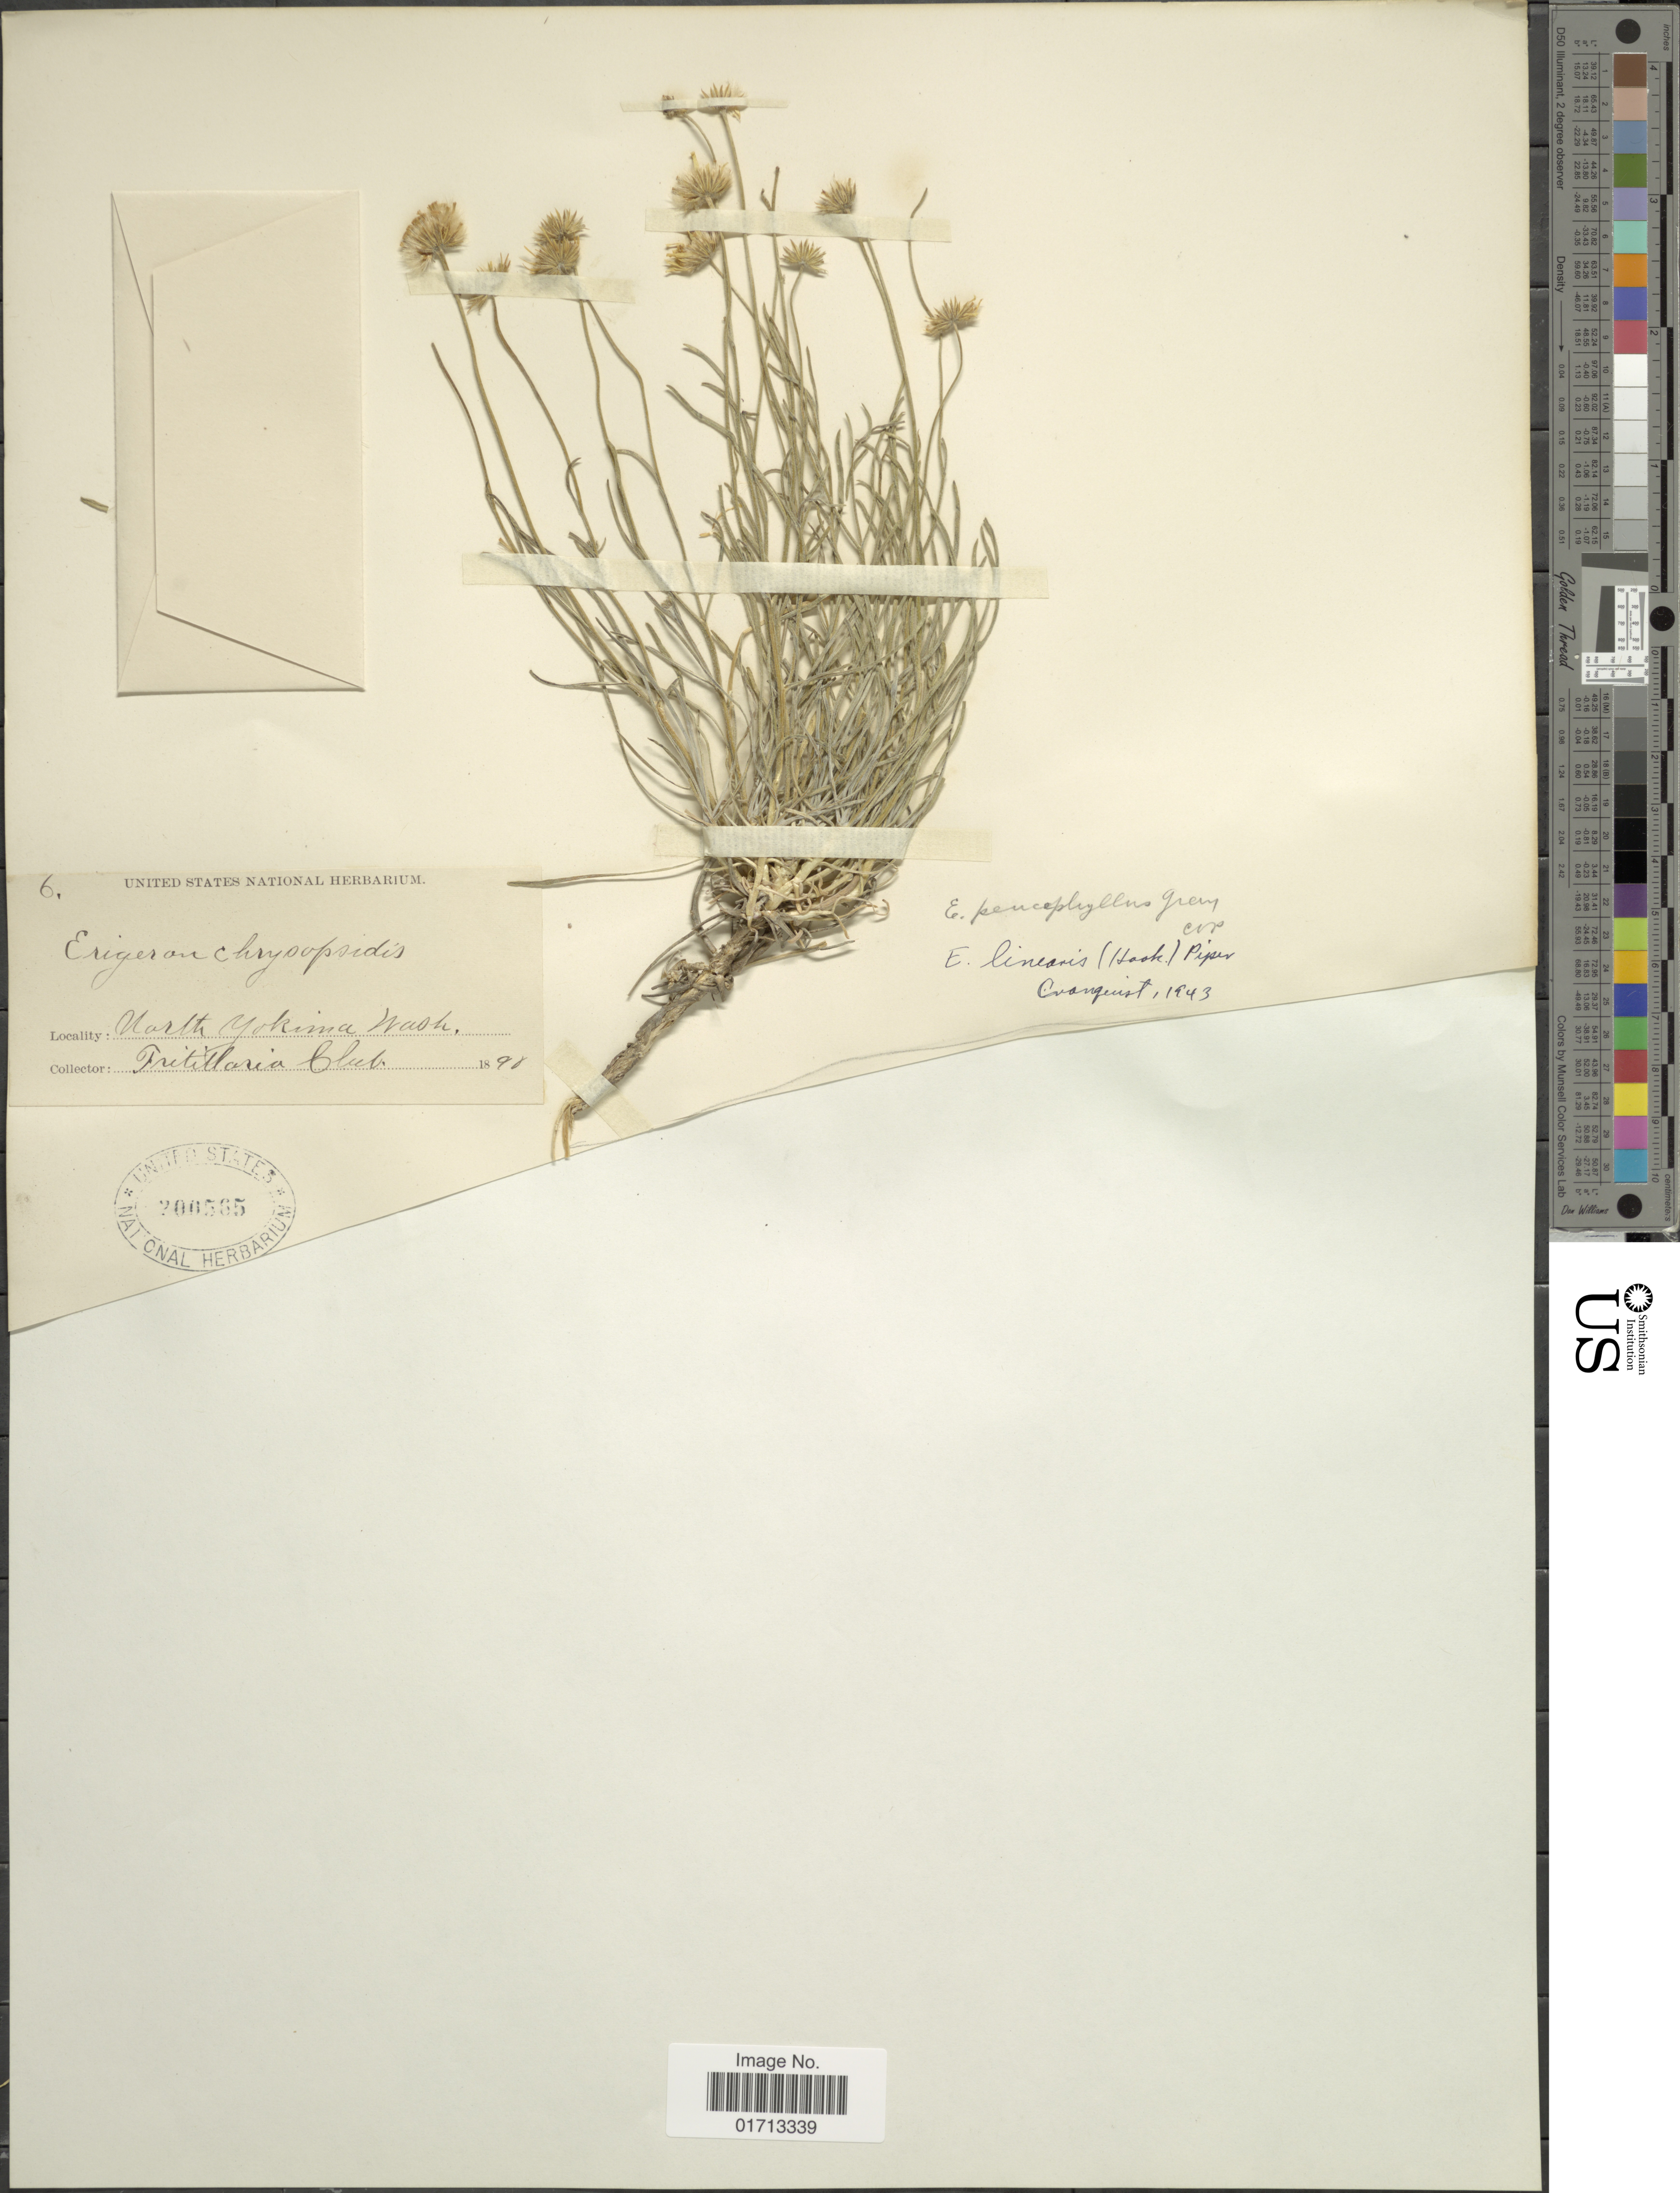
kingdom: Plantae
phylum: Tracheophyta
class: Magnoliopsida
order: Asterales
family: Asteraceae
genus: Erigeron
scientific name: Erigeron linearis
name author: (Hook.) Piper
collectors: N. Yakima Fritillaria Club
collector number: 6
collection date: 1891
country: United States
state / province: Washington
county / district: Yakima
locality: North Yakima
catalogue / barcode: US 206565